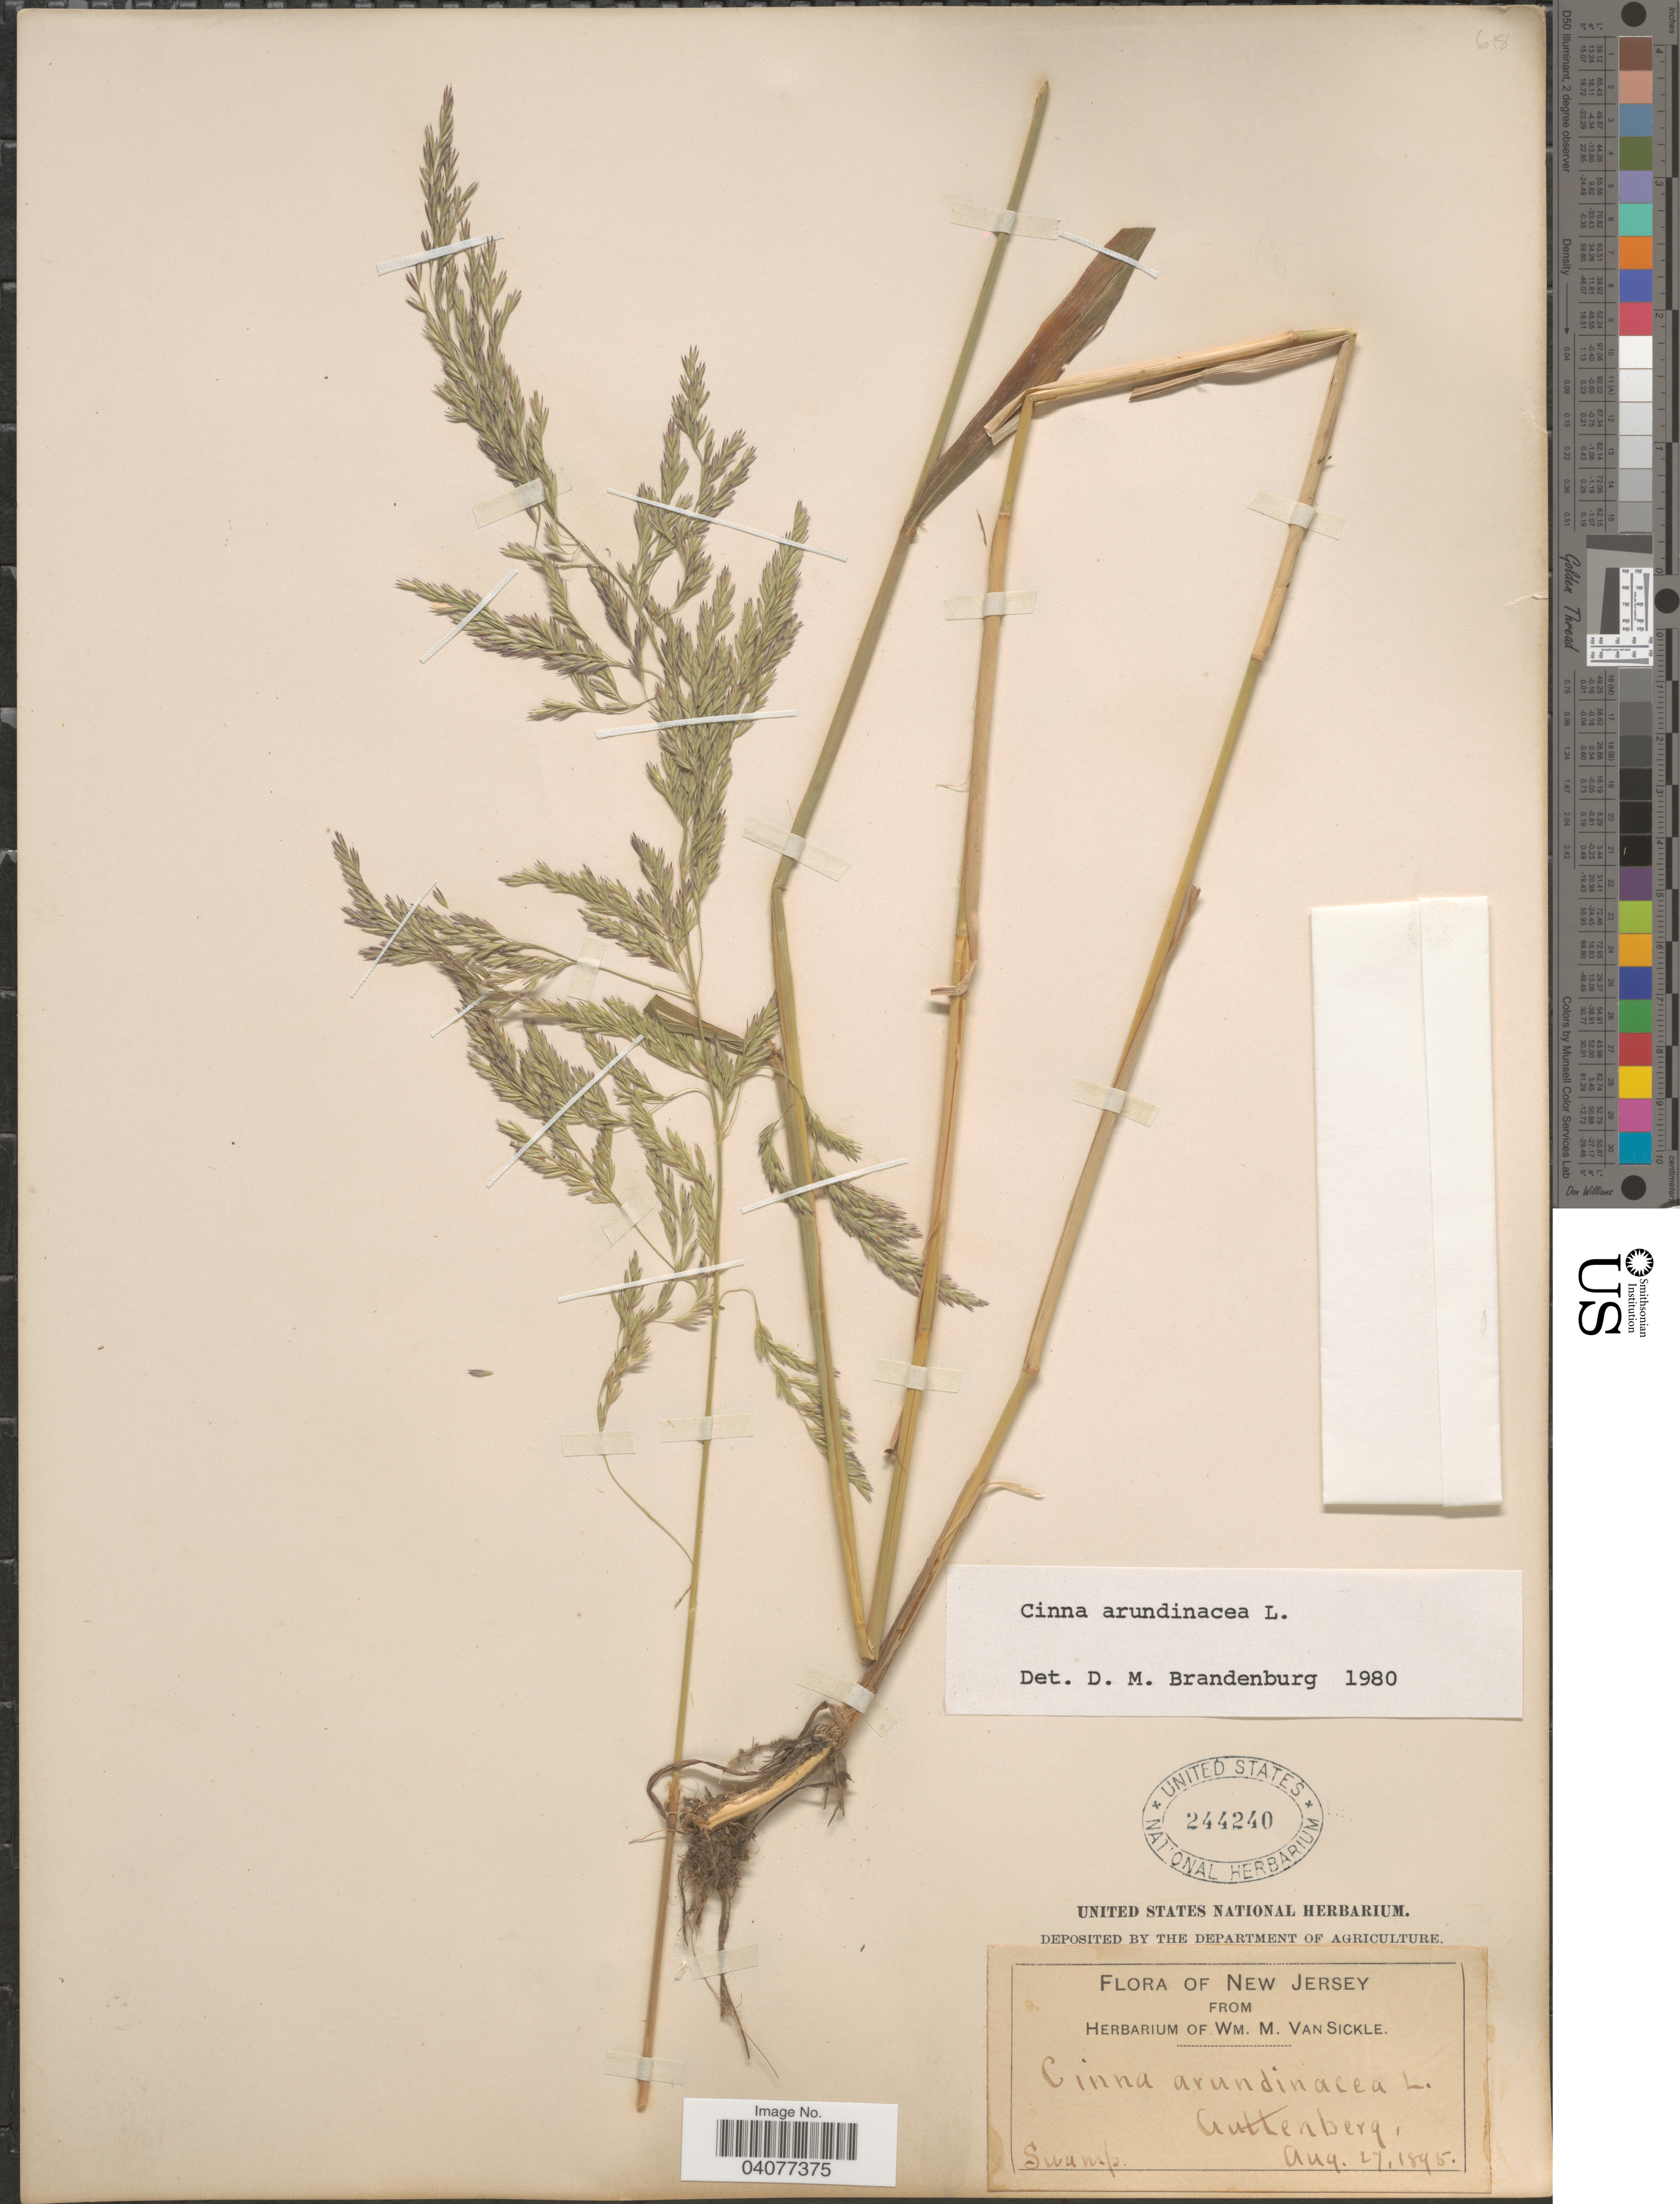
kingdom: Plantae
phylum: Tracheophyta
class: Liliopsida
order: Poales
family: Poaceae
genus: Cinna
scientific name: Cinna arundinacea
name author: L.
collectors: ex herb. Wm. M. Van Sickle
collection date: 1895-08-27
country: United States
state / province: New Jersey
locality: Guttenberg.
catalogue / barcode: US 244240